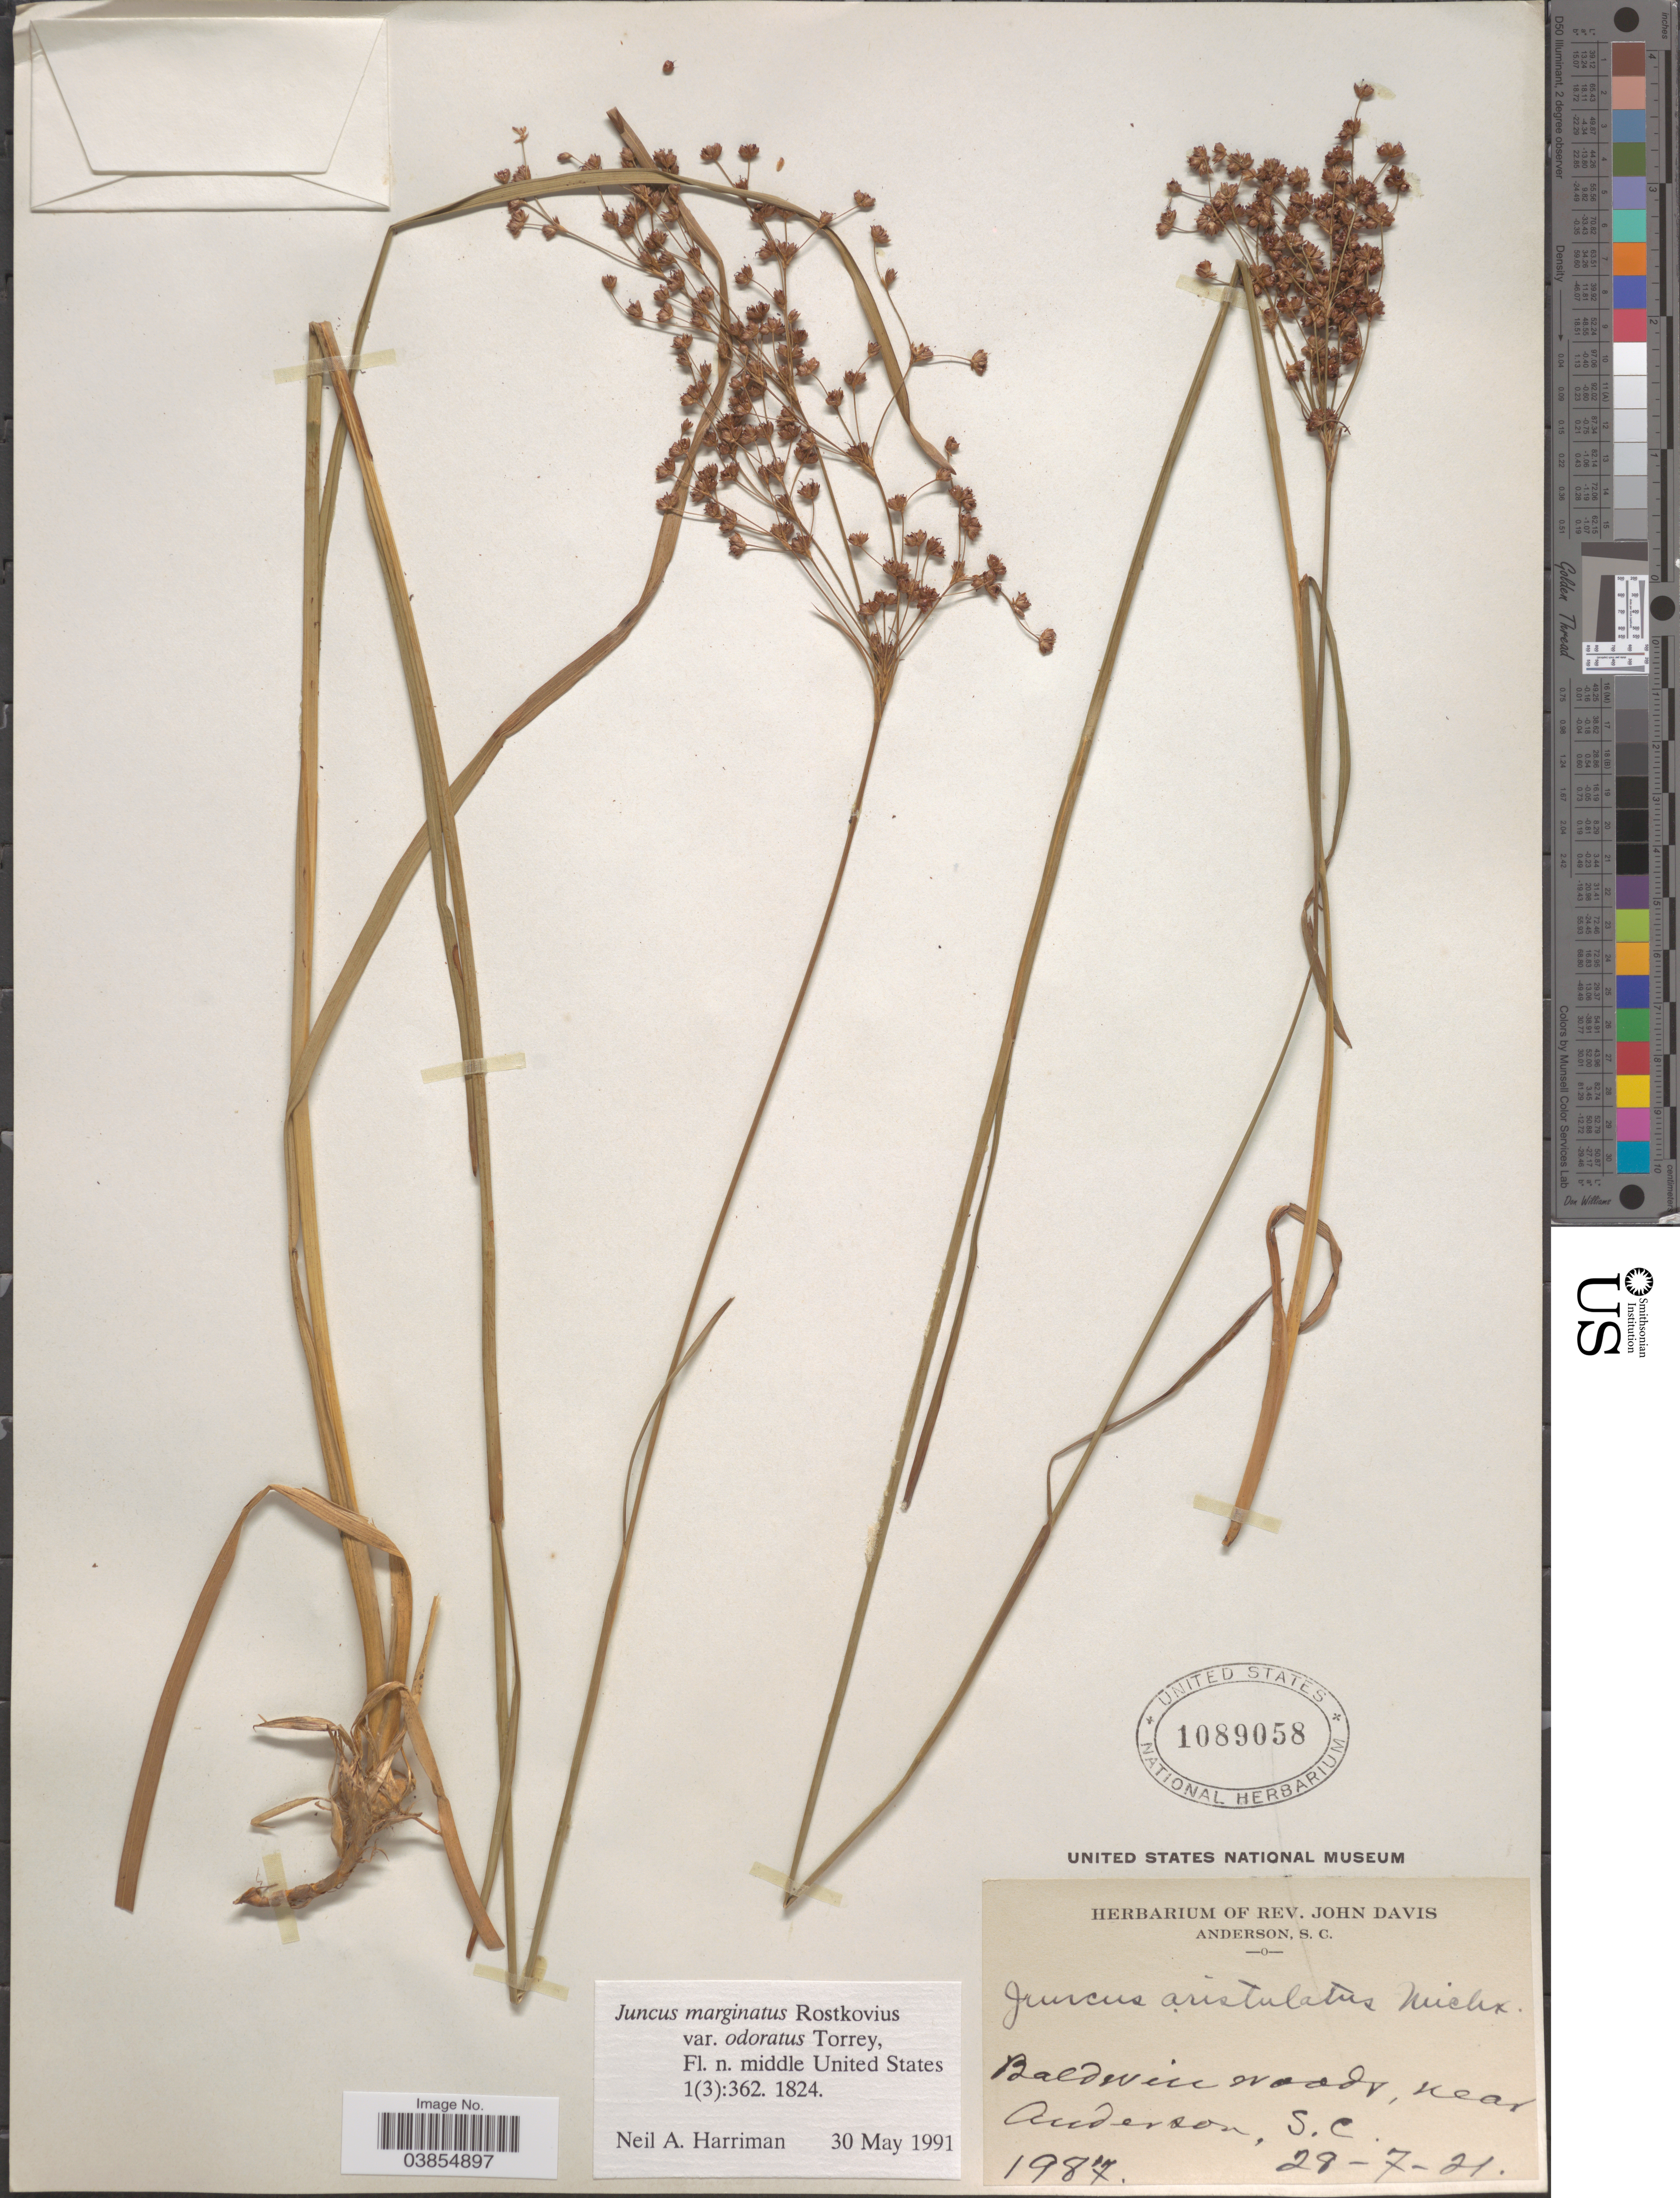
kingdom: Plantae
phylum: Tracheophyta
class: Liliopsida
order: Poales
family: Juncaceae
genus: Juncus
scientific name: Juncus marginatus var. odoratus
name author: Torr.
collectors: J. Davis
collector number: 1987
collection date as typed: Transcribed d/m/y: 28/7/21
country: United States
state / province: South Carolina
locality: Baldwin woods, near Anderson.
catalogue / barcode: US 1089058